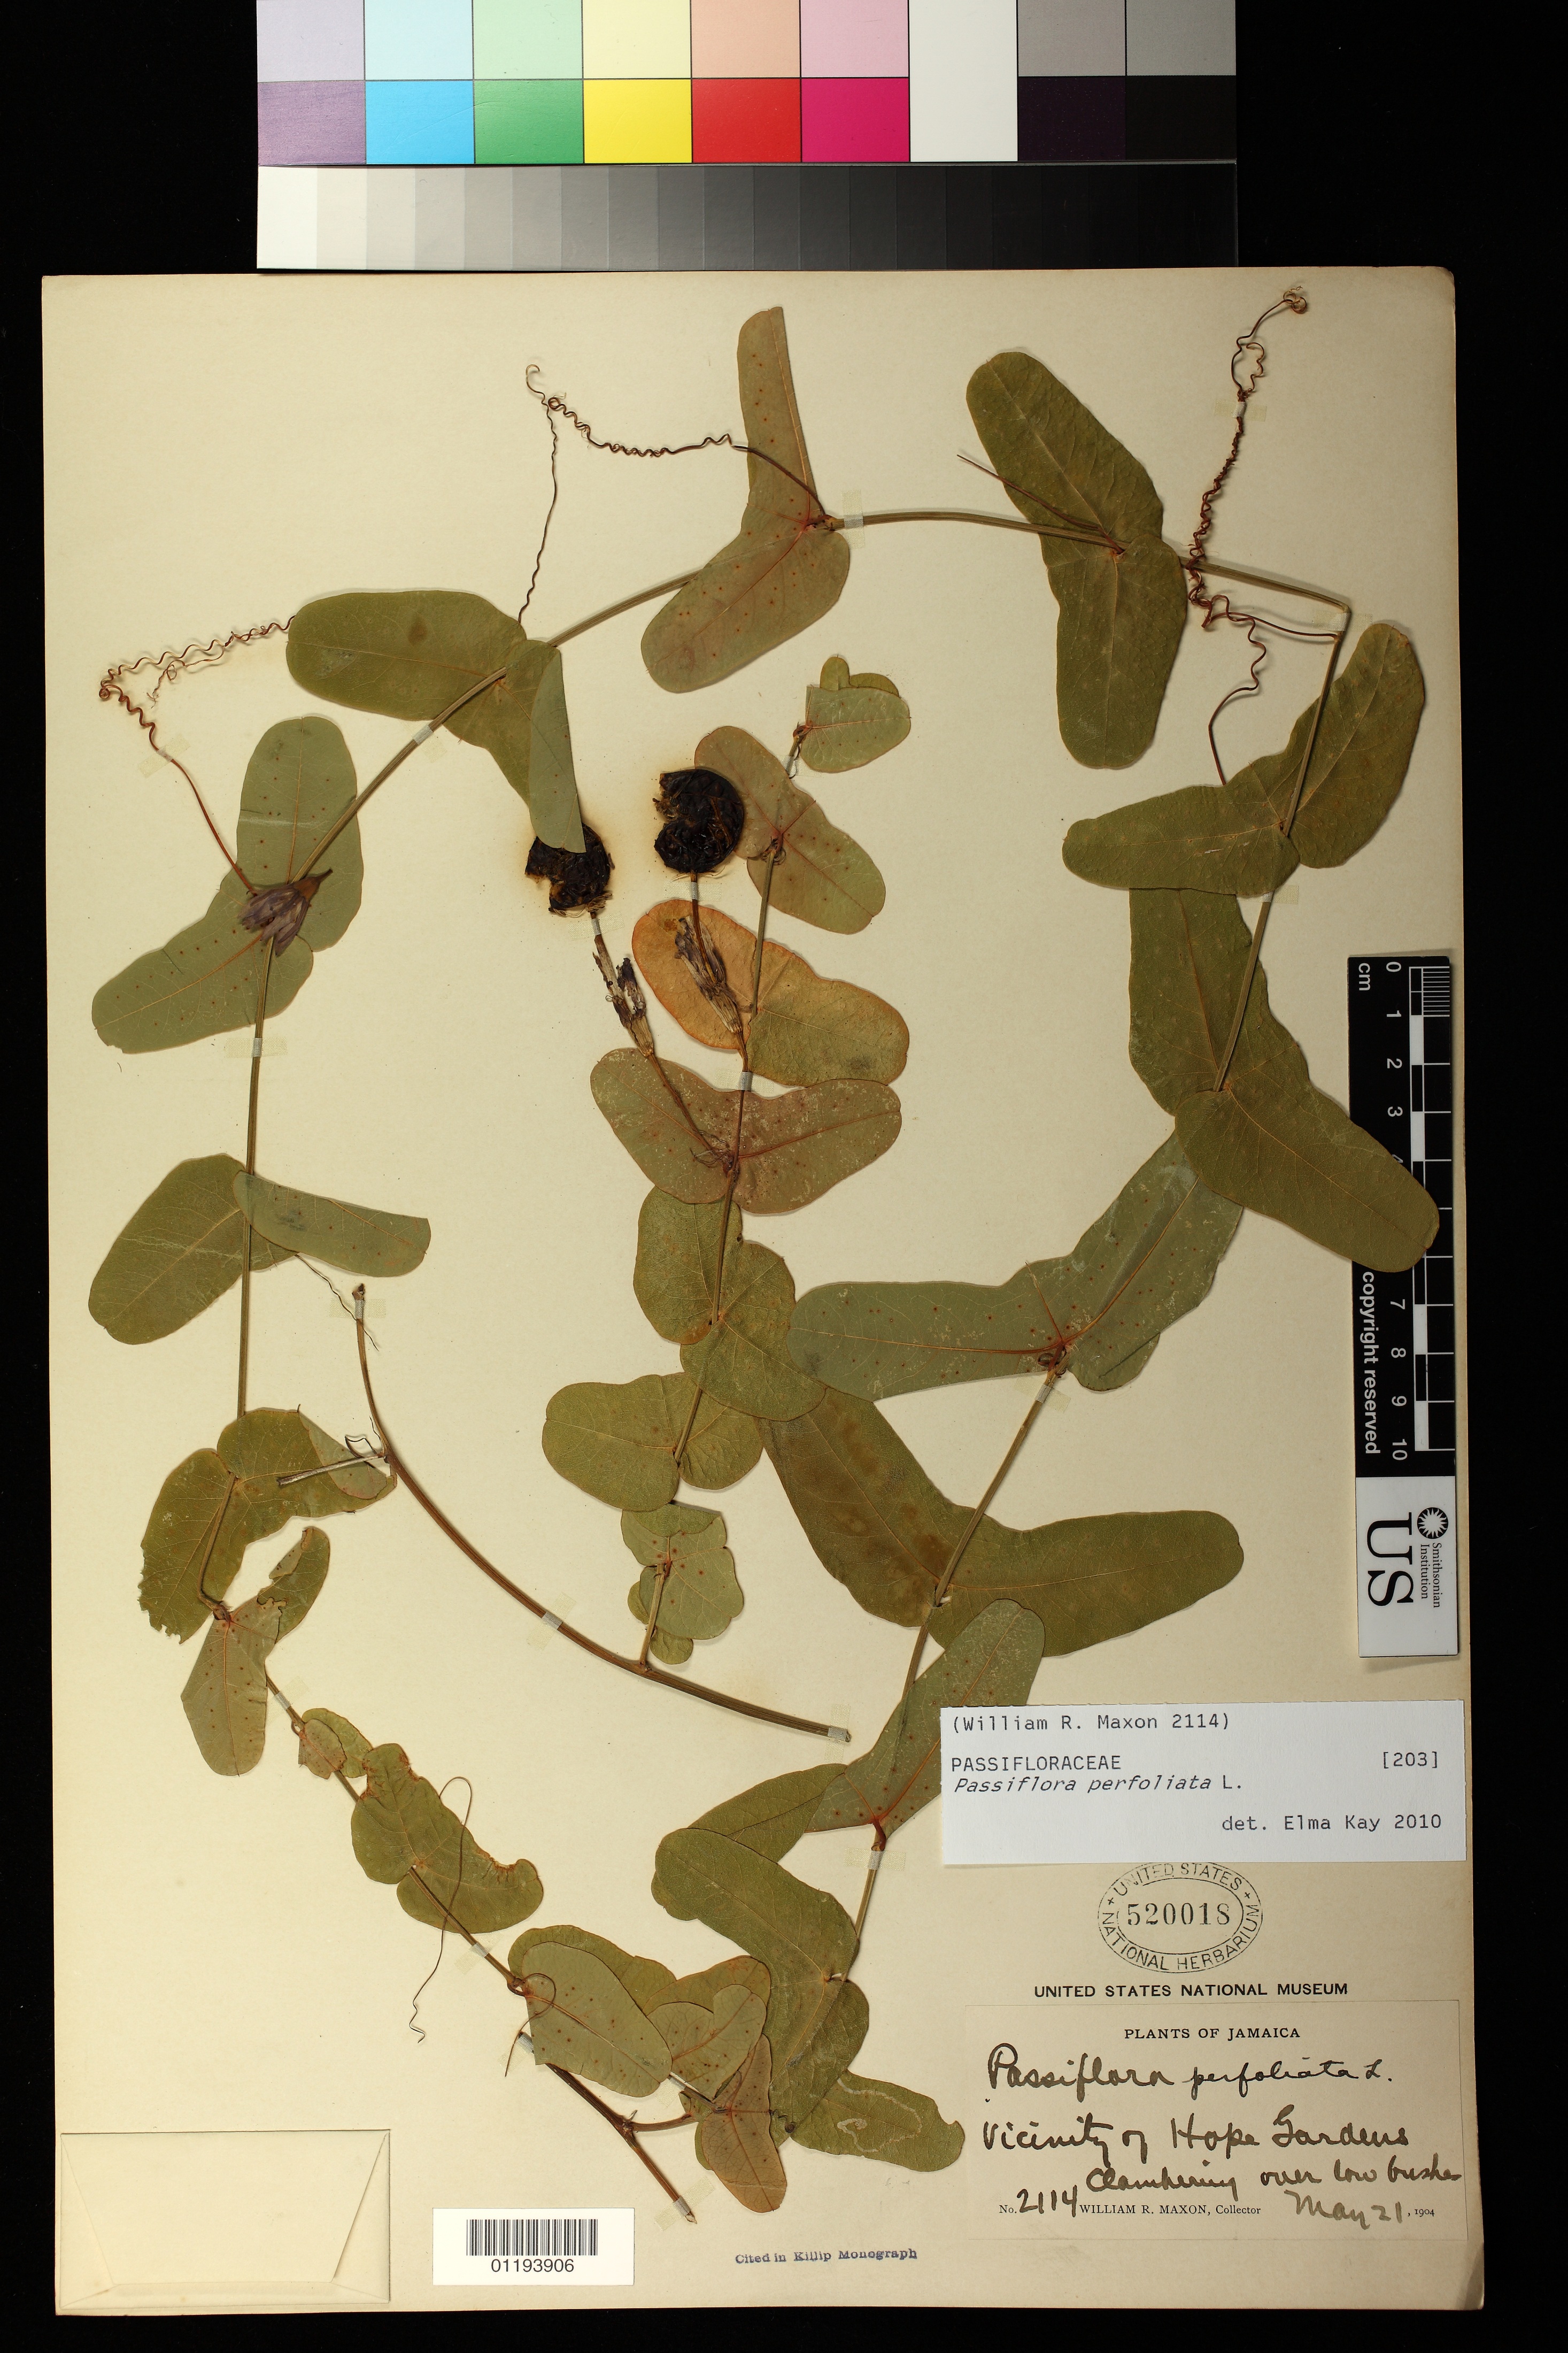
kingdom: Plantae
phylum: Tracheophyta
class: Magnoliopsida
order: Malpighiales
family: Passifloraceae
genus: Passiflora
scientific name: Passiflora perfoliata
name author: L.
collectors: W. R. Maxon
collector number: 2114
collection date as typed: May 21 1904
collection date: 1904-05-21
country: Jamaica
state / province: Saint Andrew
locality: Vicinity of Hope Gardens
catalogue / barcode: US 520018